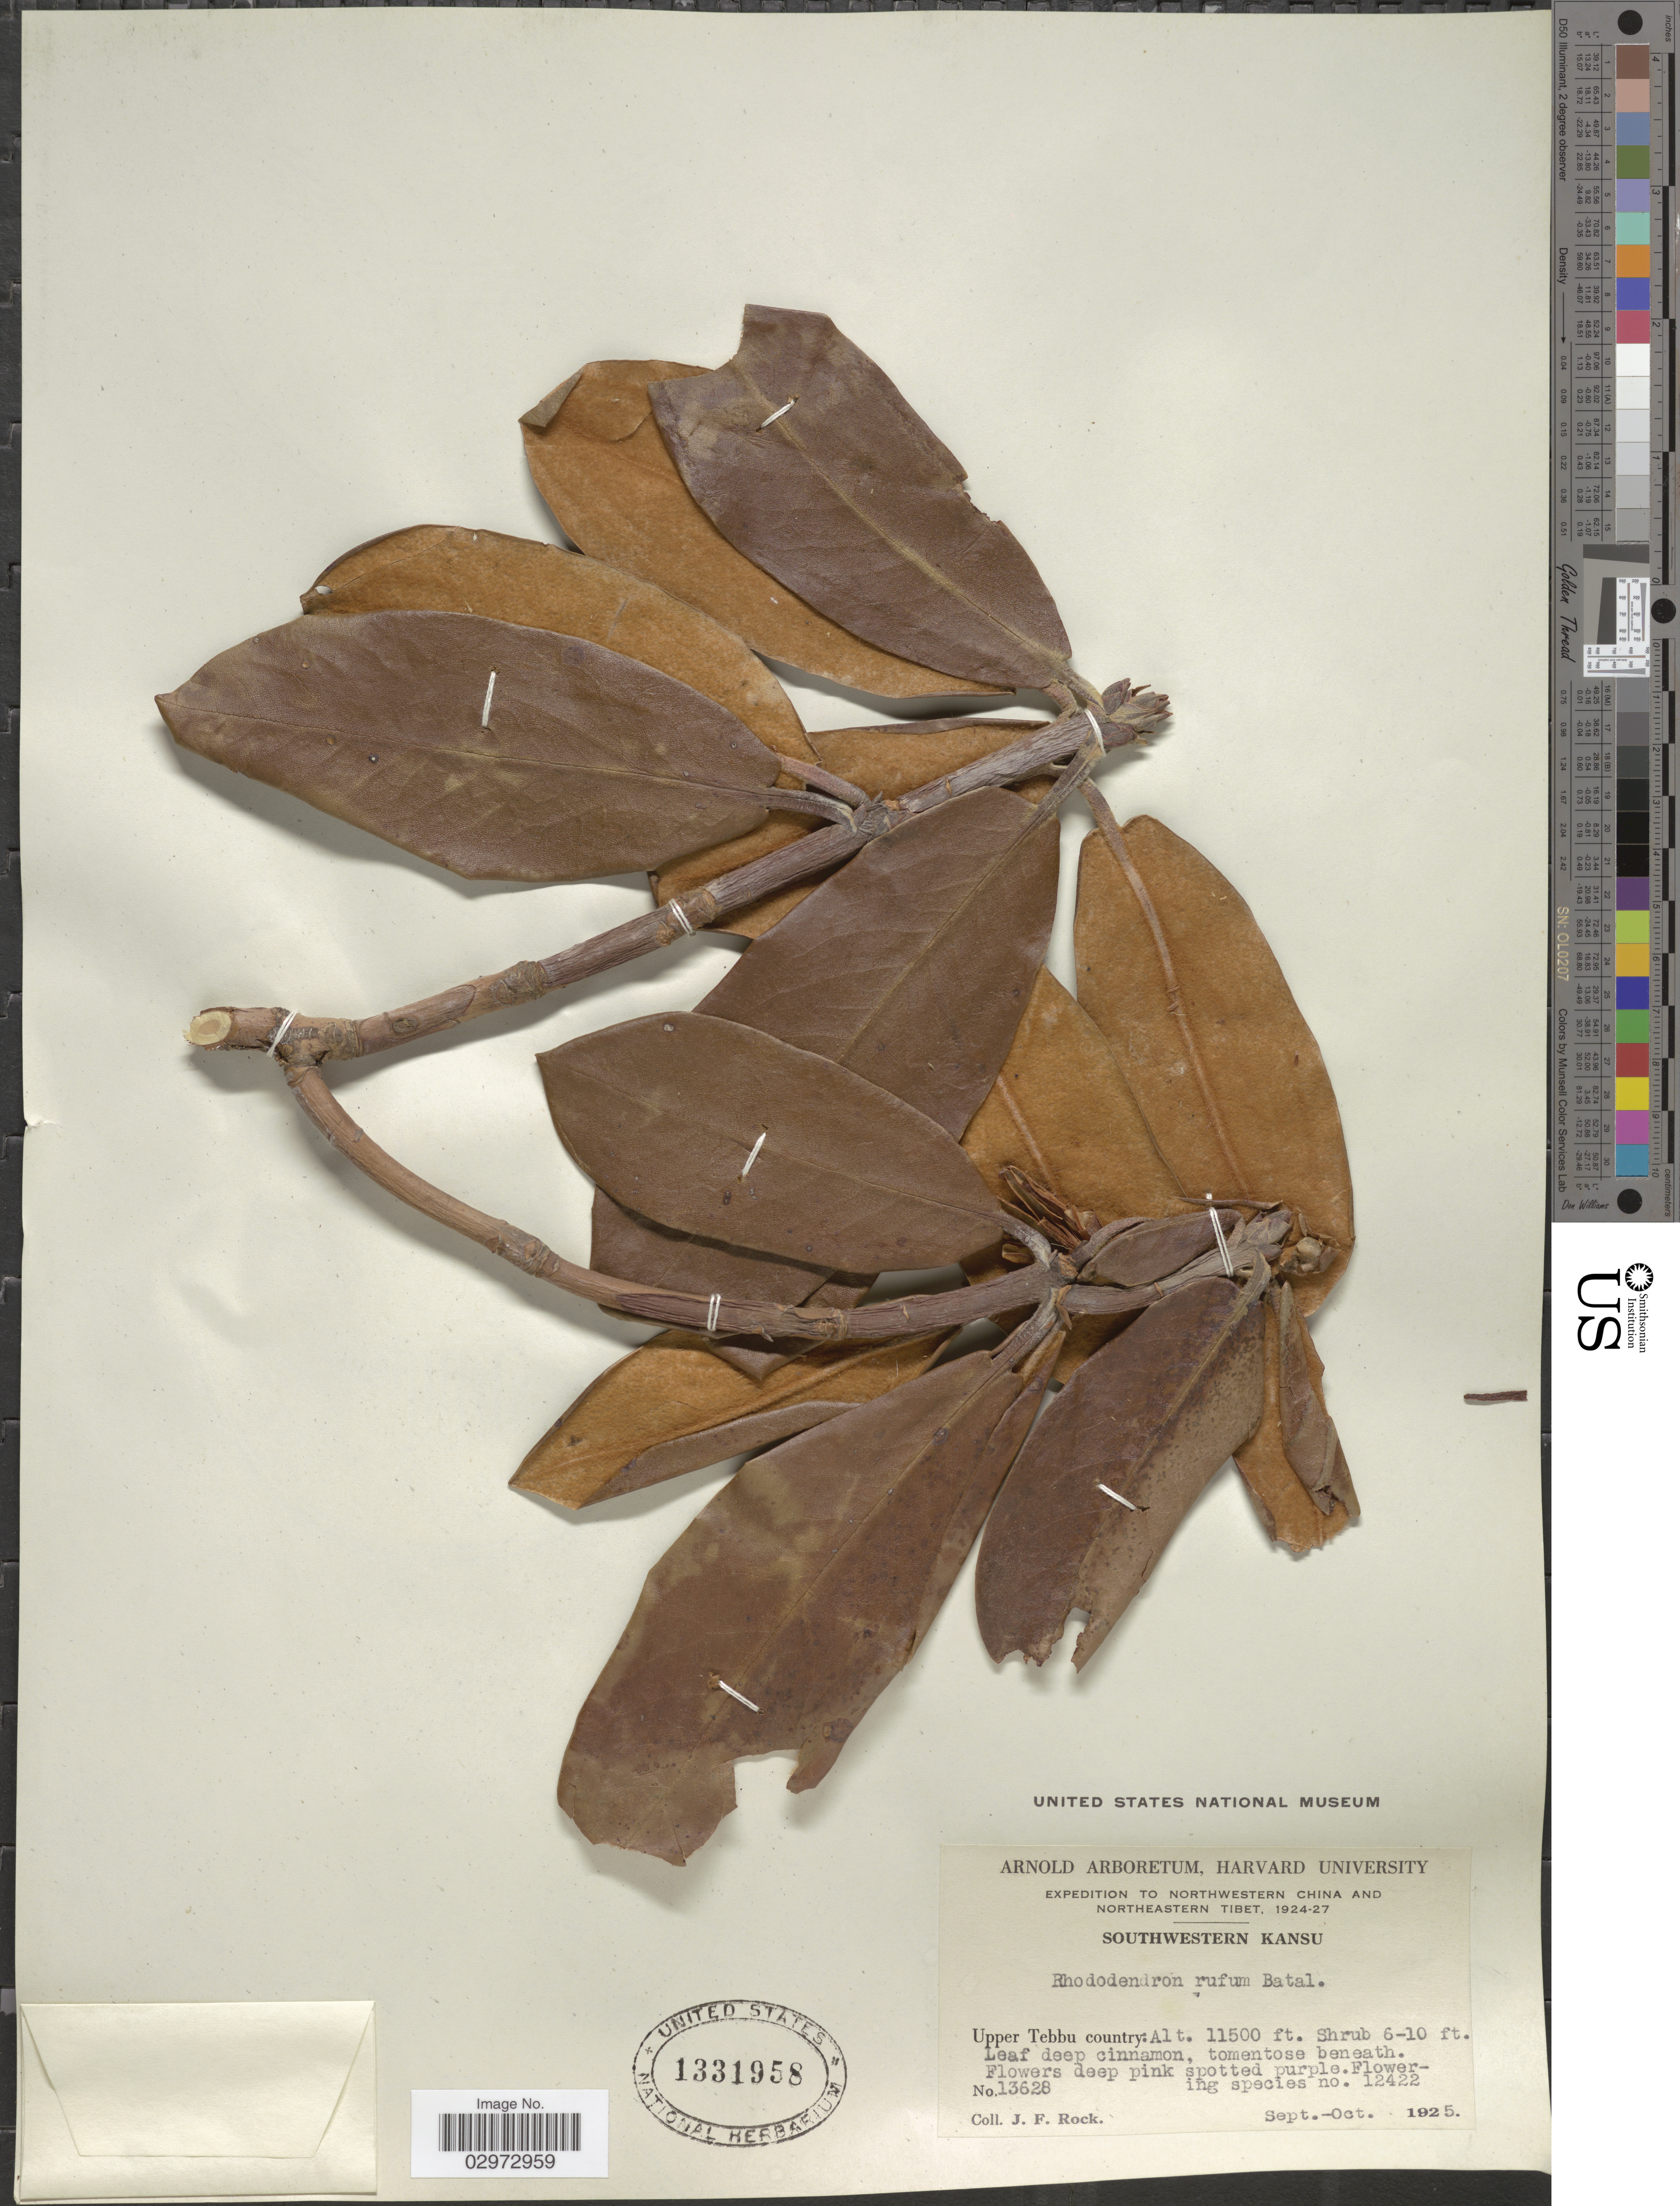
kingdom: Plantae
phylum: Tracheophyta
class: Magnoliopsida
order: Ericales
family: Ericaceae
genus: Rhododendron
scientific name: Rhododendron rufum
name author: Batalin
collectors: J. Rock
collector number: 13628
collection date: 1925-09/1925-10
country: China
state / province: Gansu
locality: Northwestern China and Northeastern Tibet, Southwestern Kansu, Upper Tebbu country.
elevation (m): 3505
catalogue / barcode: US 1331958